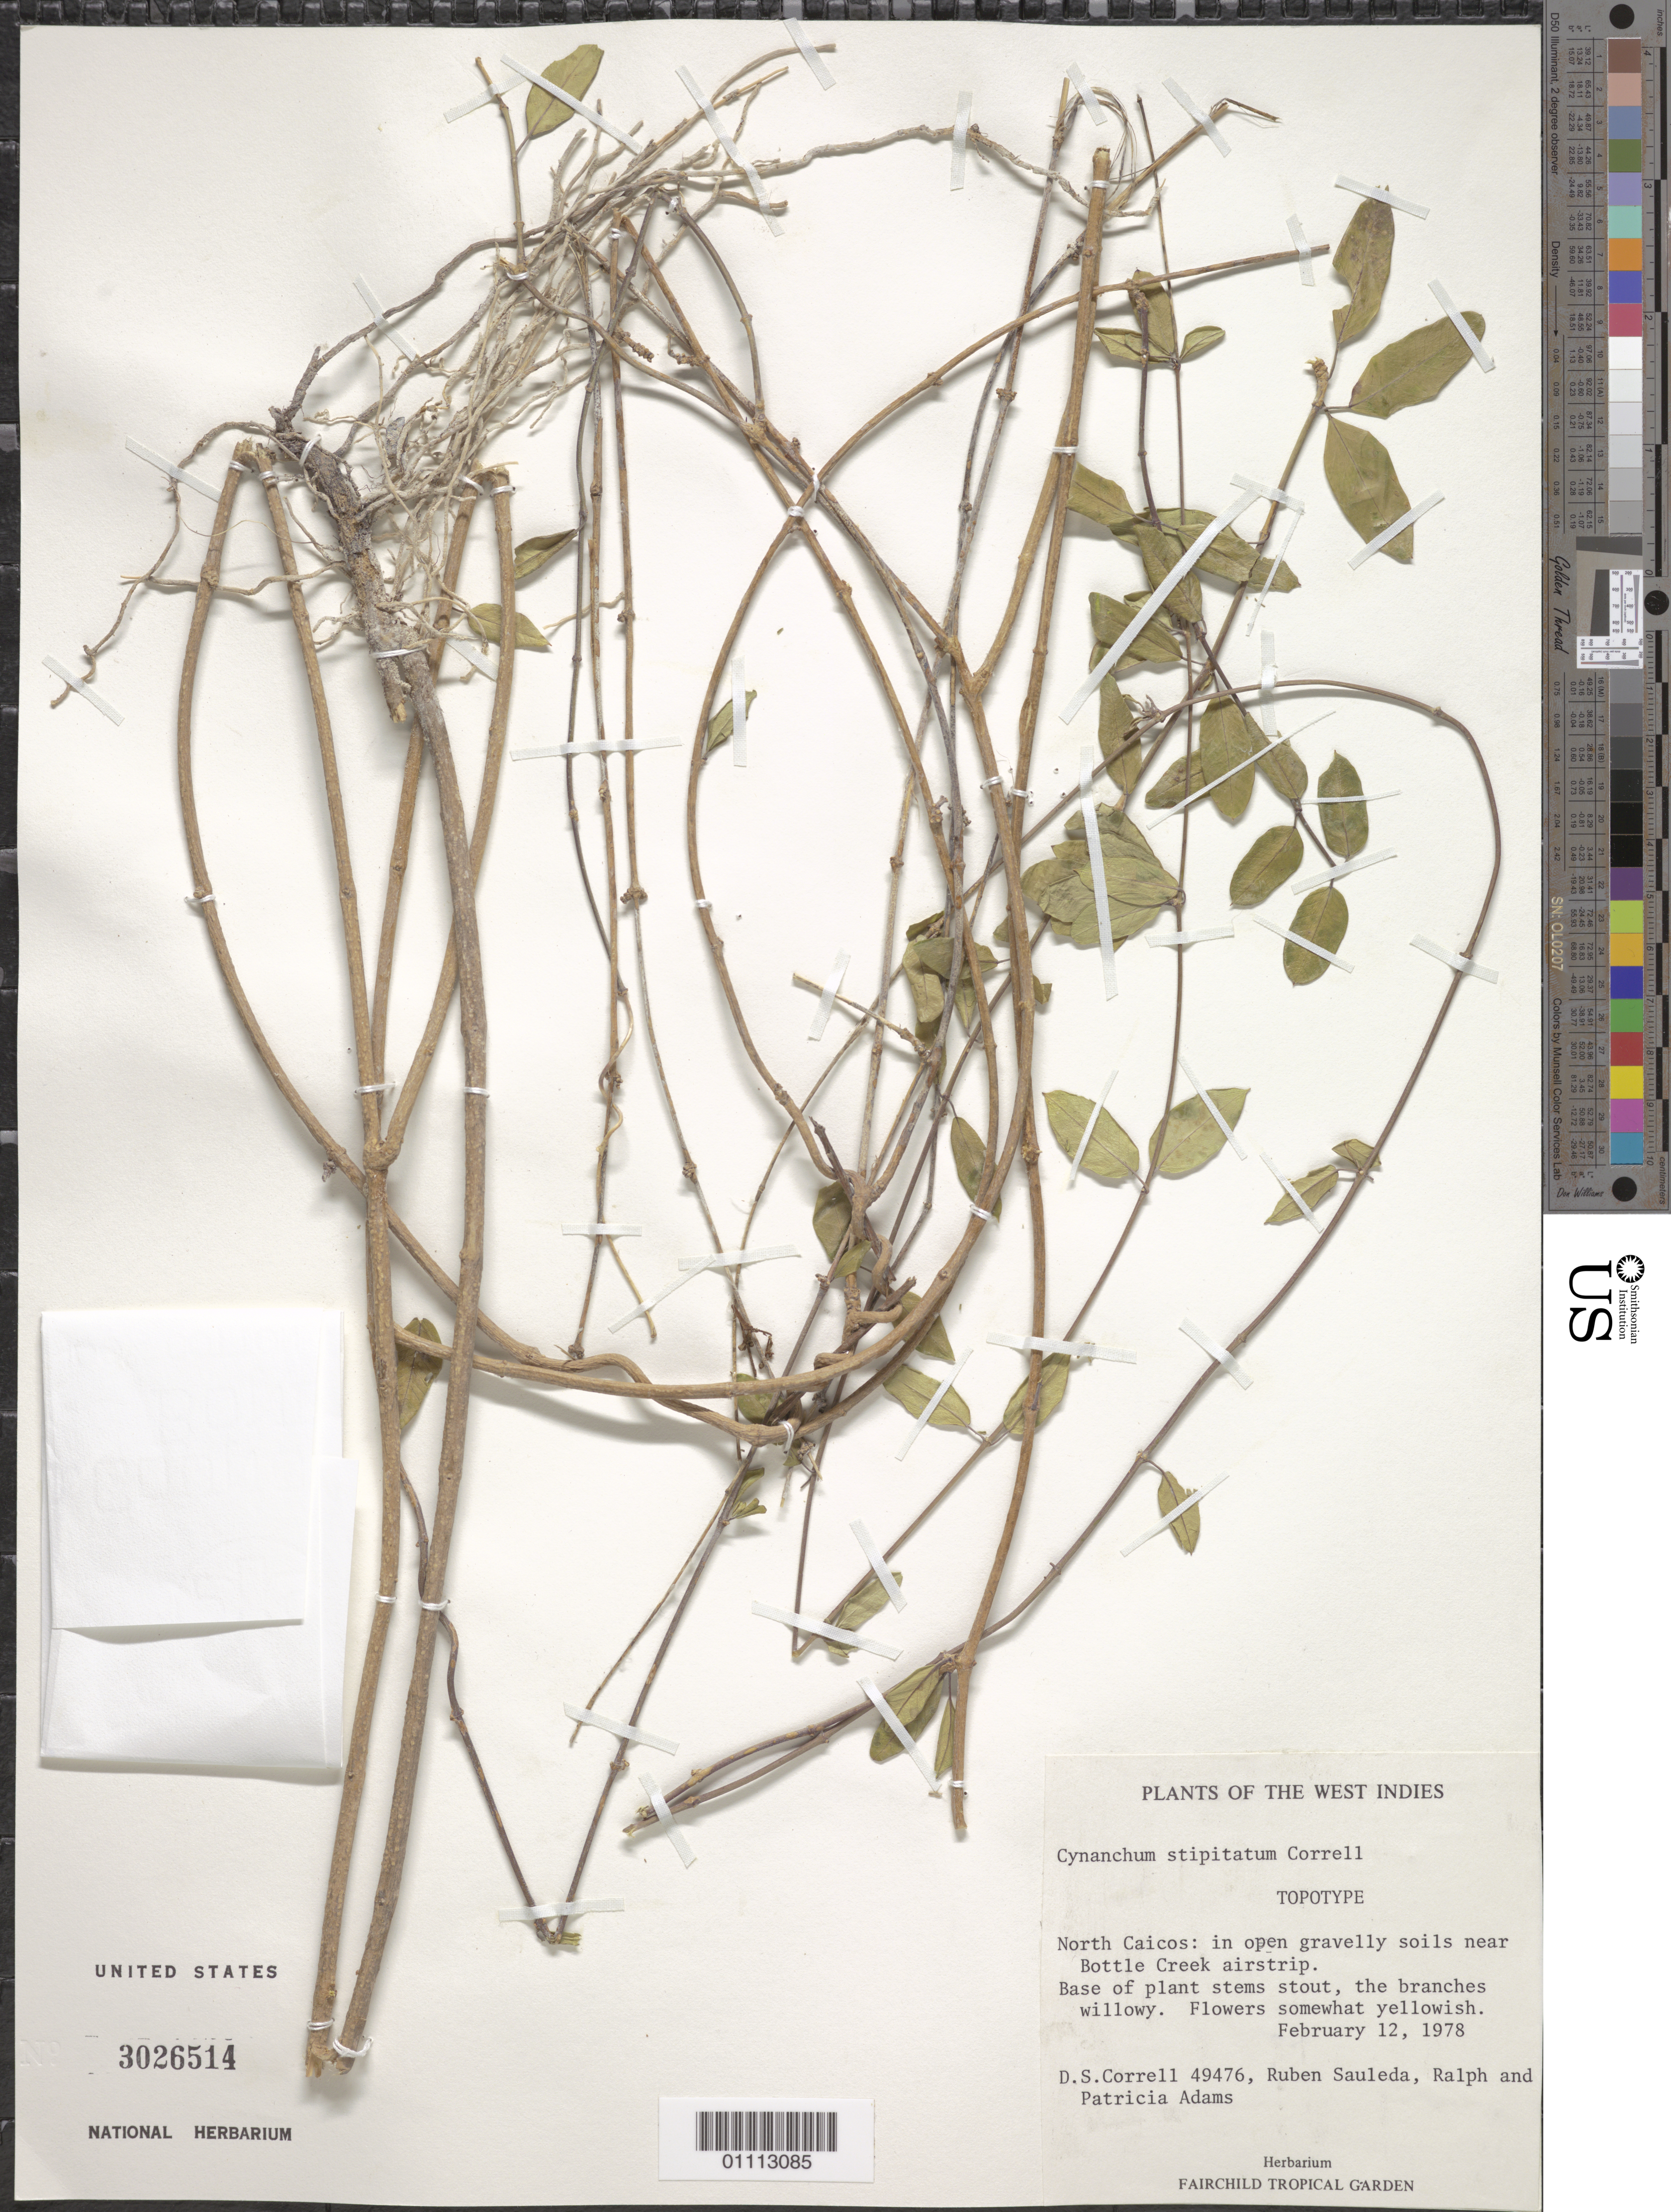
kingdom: Plantae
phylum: Tracheophyta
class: Magnoliopsida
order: Gentianales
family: Apocynaceae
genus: Cynanchum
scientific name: Cynanchum stipitatum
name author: Correll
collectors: D. S. Correll, R. Sauleda, R. M. Adams & P. H. Adams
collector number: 49476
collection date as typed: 12 Feb 1978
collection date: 1978-02-12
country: Turks and Caicos Islands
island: North Caicos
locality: In open gravelly soils near Bottle Creek airstrip.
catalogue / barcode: US 3026514